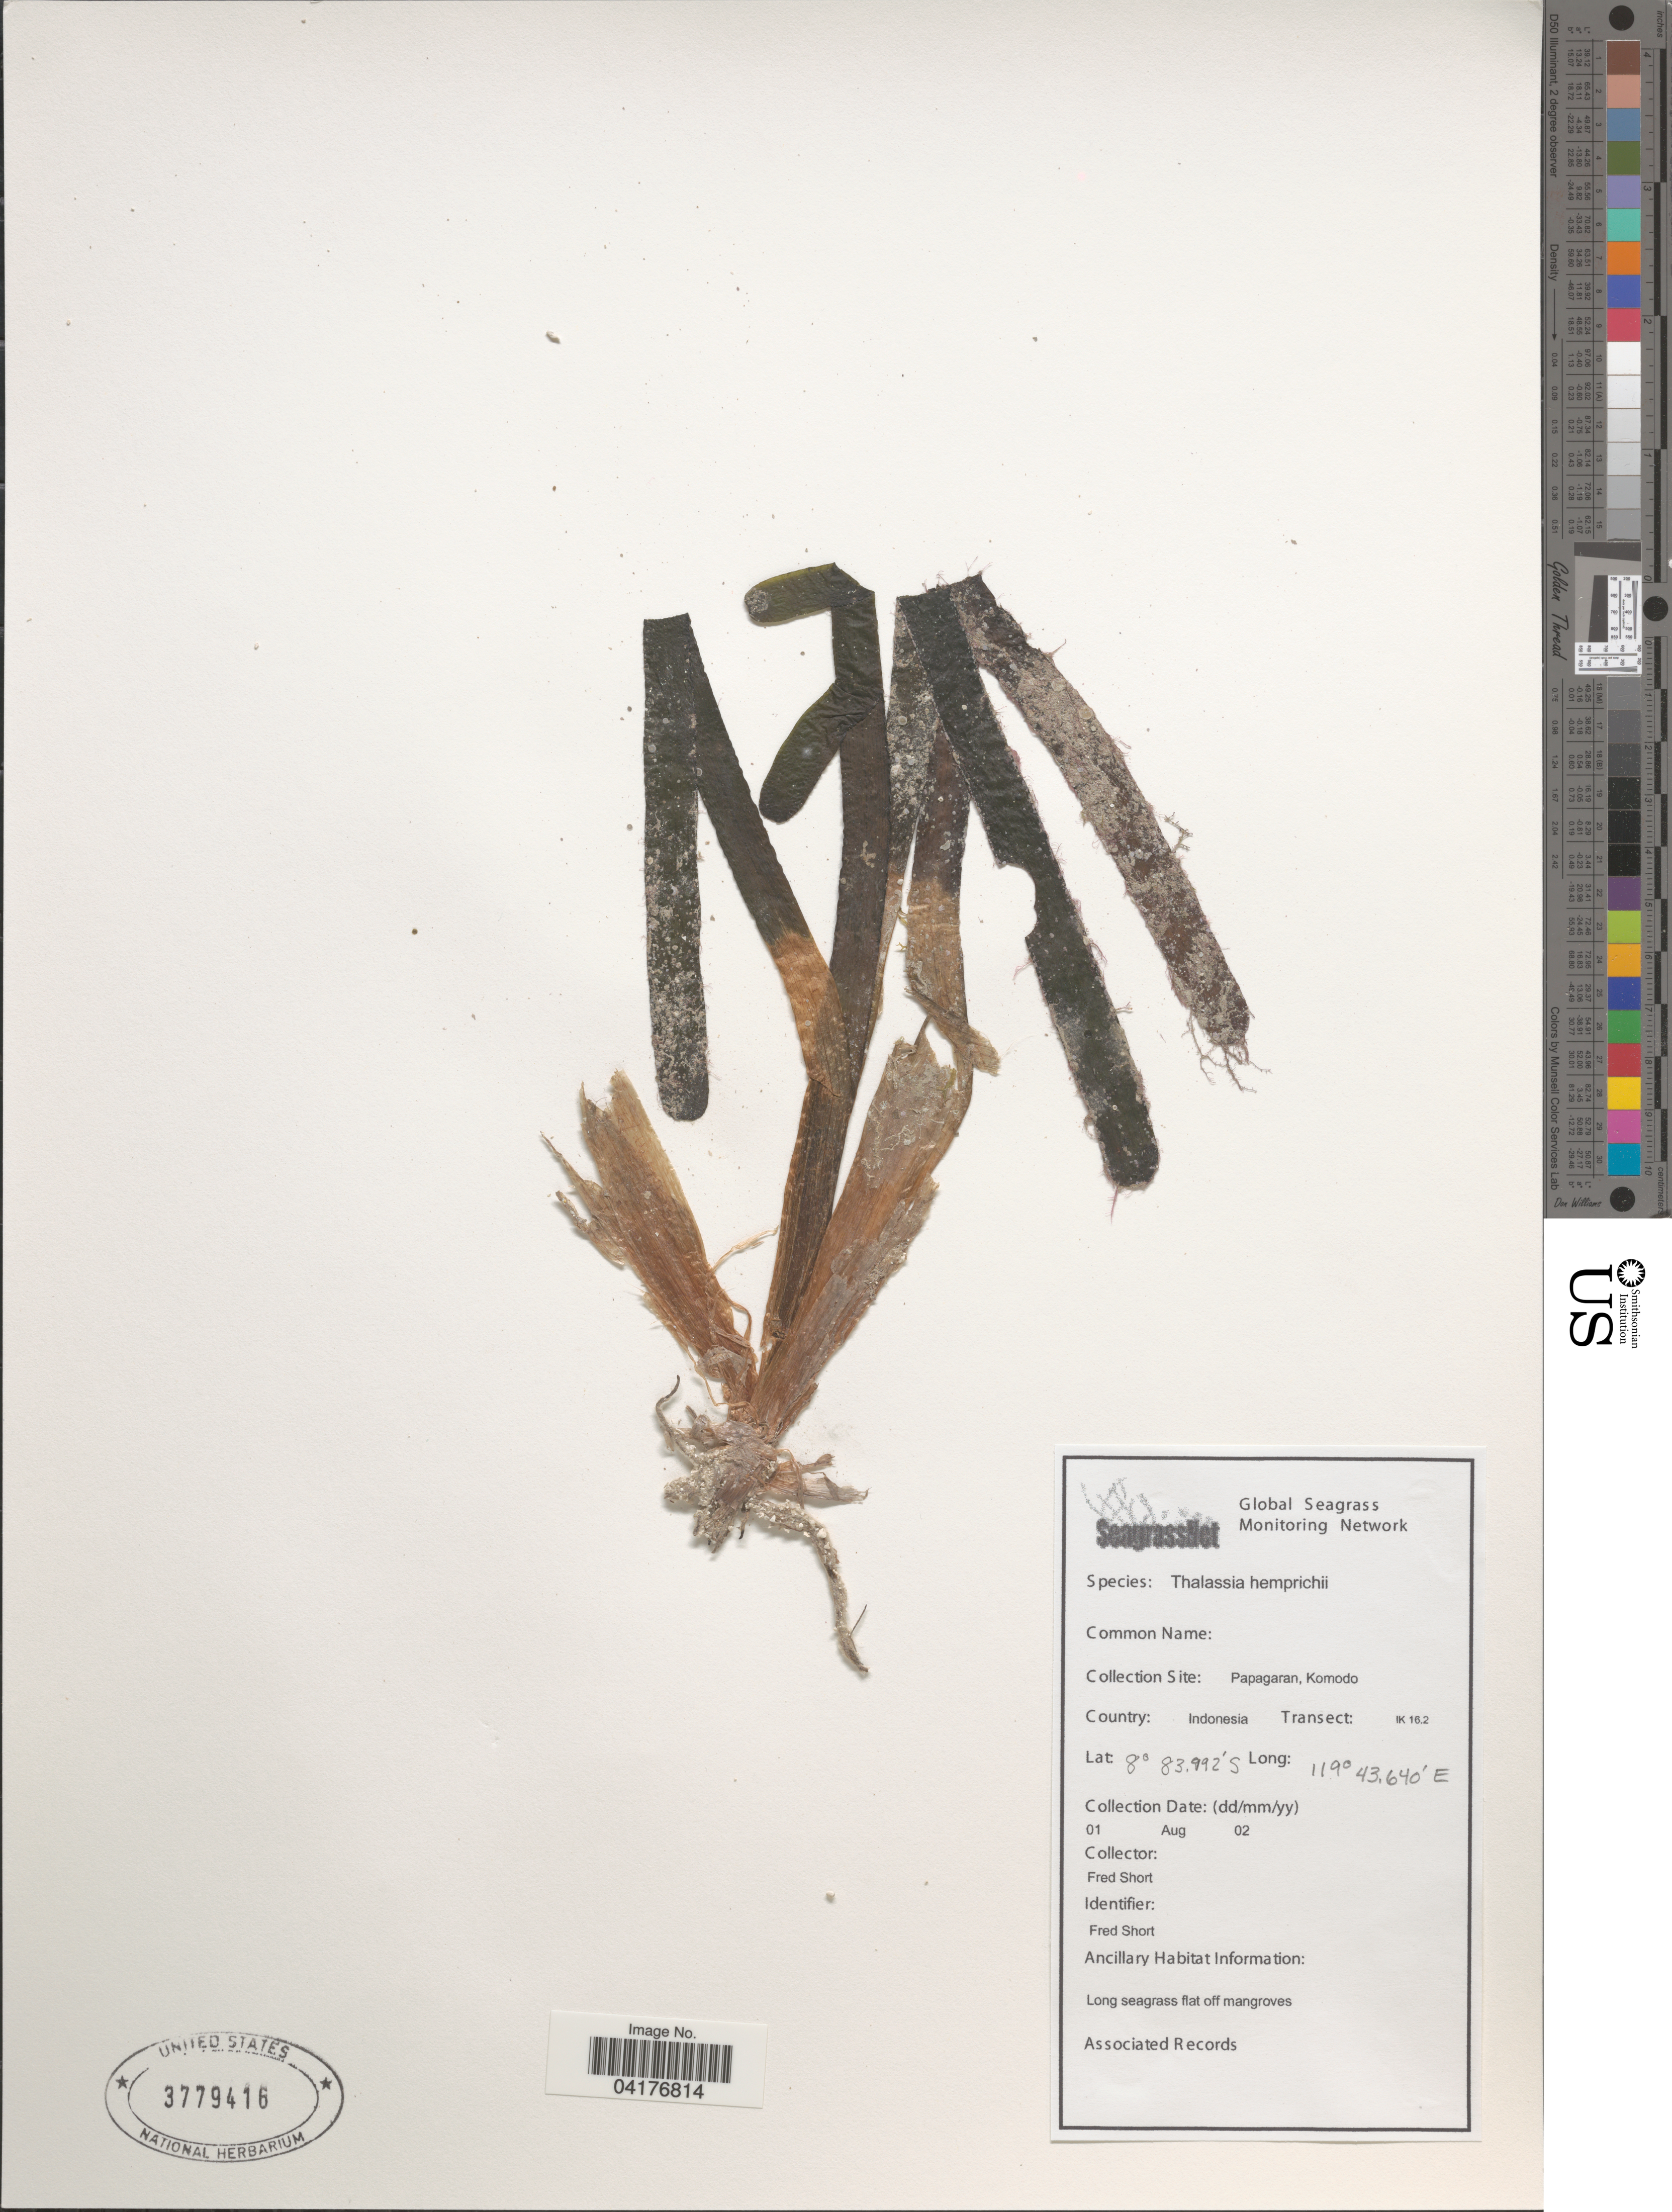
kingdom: Plantae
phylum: Tracheophyta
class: Liliopsida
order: Alismatales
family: Hydrocharitaceae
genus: Enhalus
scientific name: Enhalus acoroides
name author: (L. f.) Royle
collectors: F. Short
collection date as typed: Transcribed d/m/y: 1/8/2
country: Indonesia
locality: Papagaran, Komodo. Transect: IK16.2.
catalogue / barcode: US 3779416